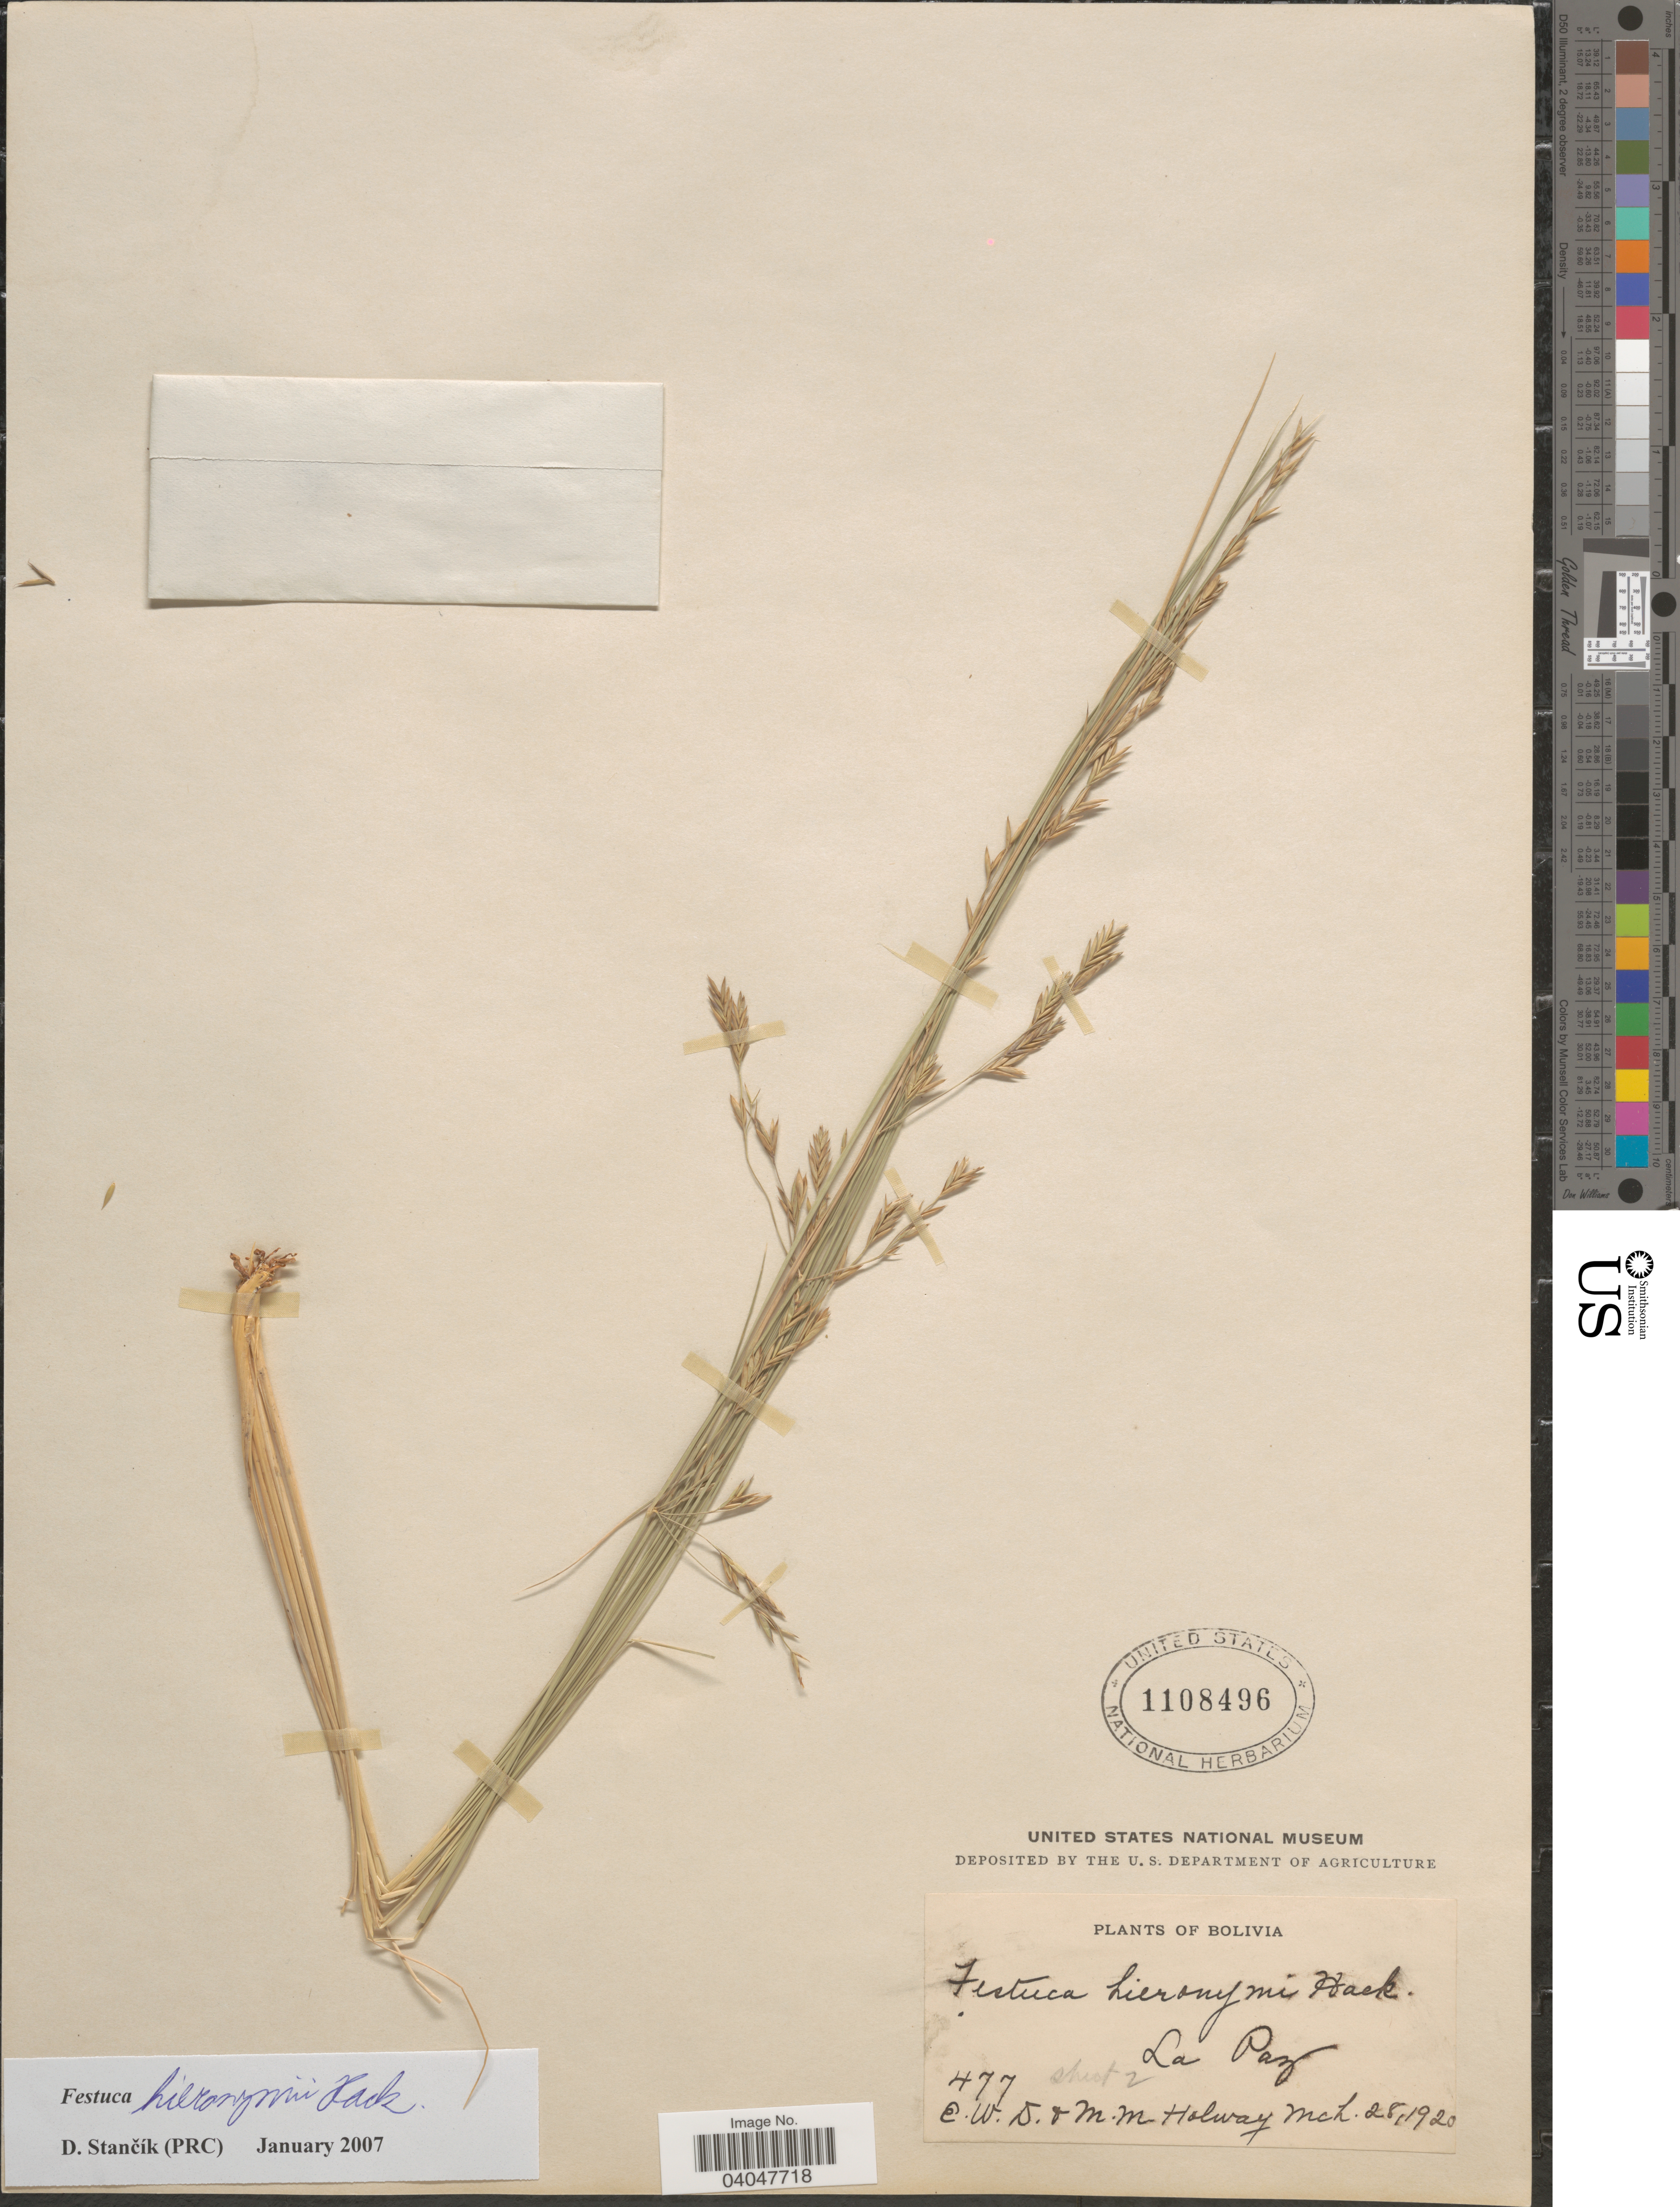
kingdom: Plantae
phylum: Tracheophyta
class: Liliopsida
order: Poales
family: Poaceae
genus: Festuca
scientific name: Festuca hieronymi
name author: Hack.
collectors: E. W. D. Holway & M. M. Holway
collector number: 477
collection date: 1920-03-28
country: Bolivia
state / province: La Paz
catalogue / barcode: US 1108496